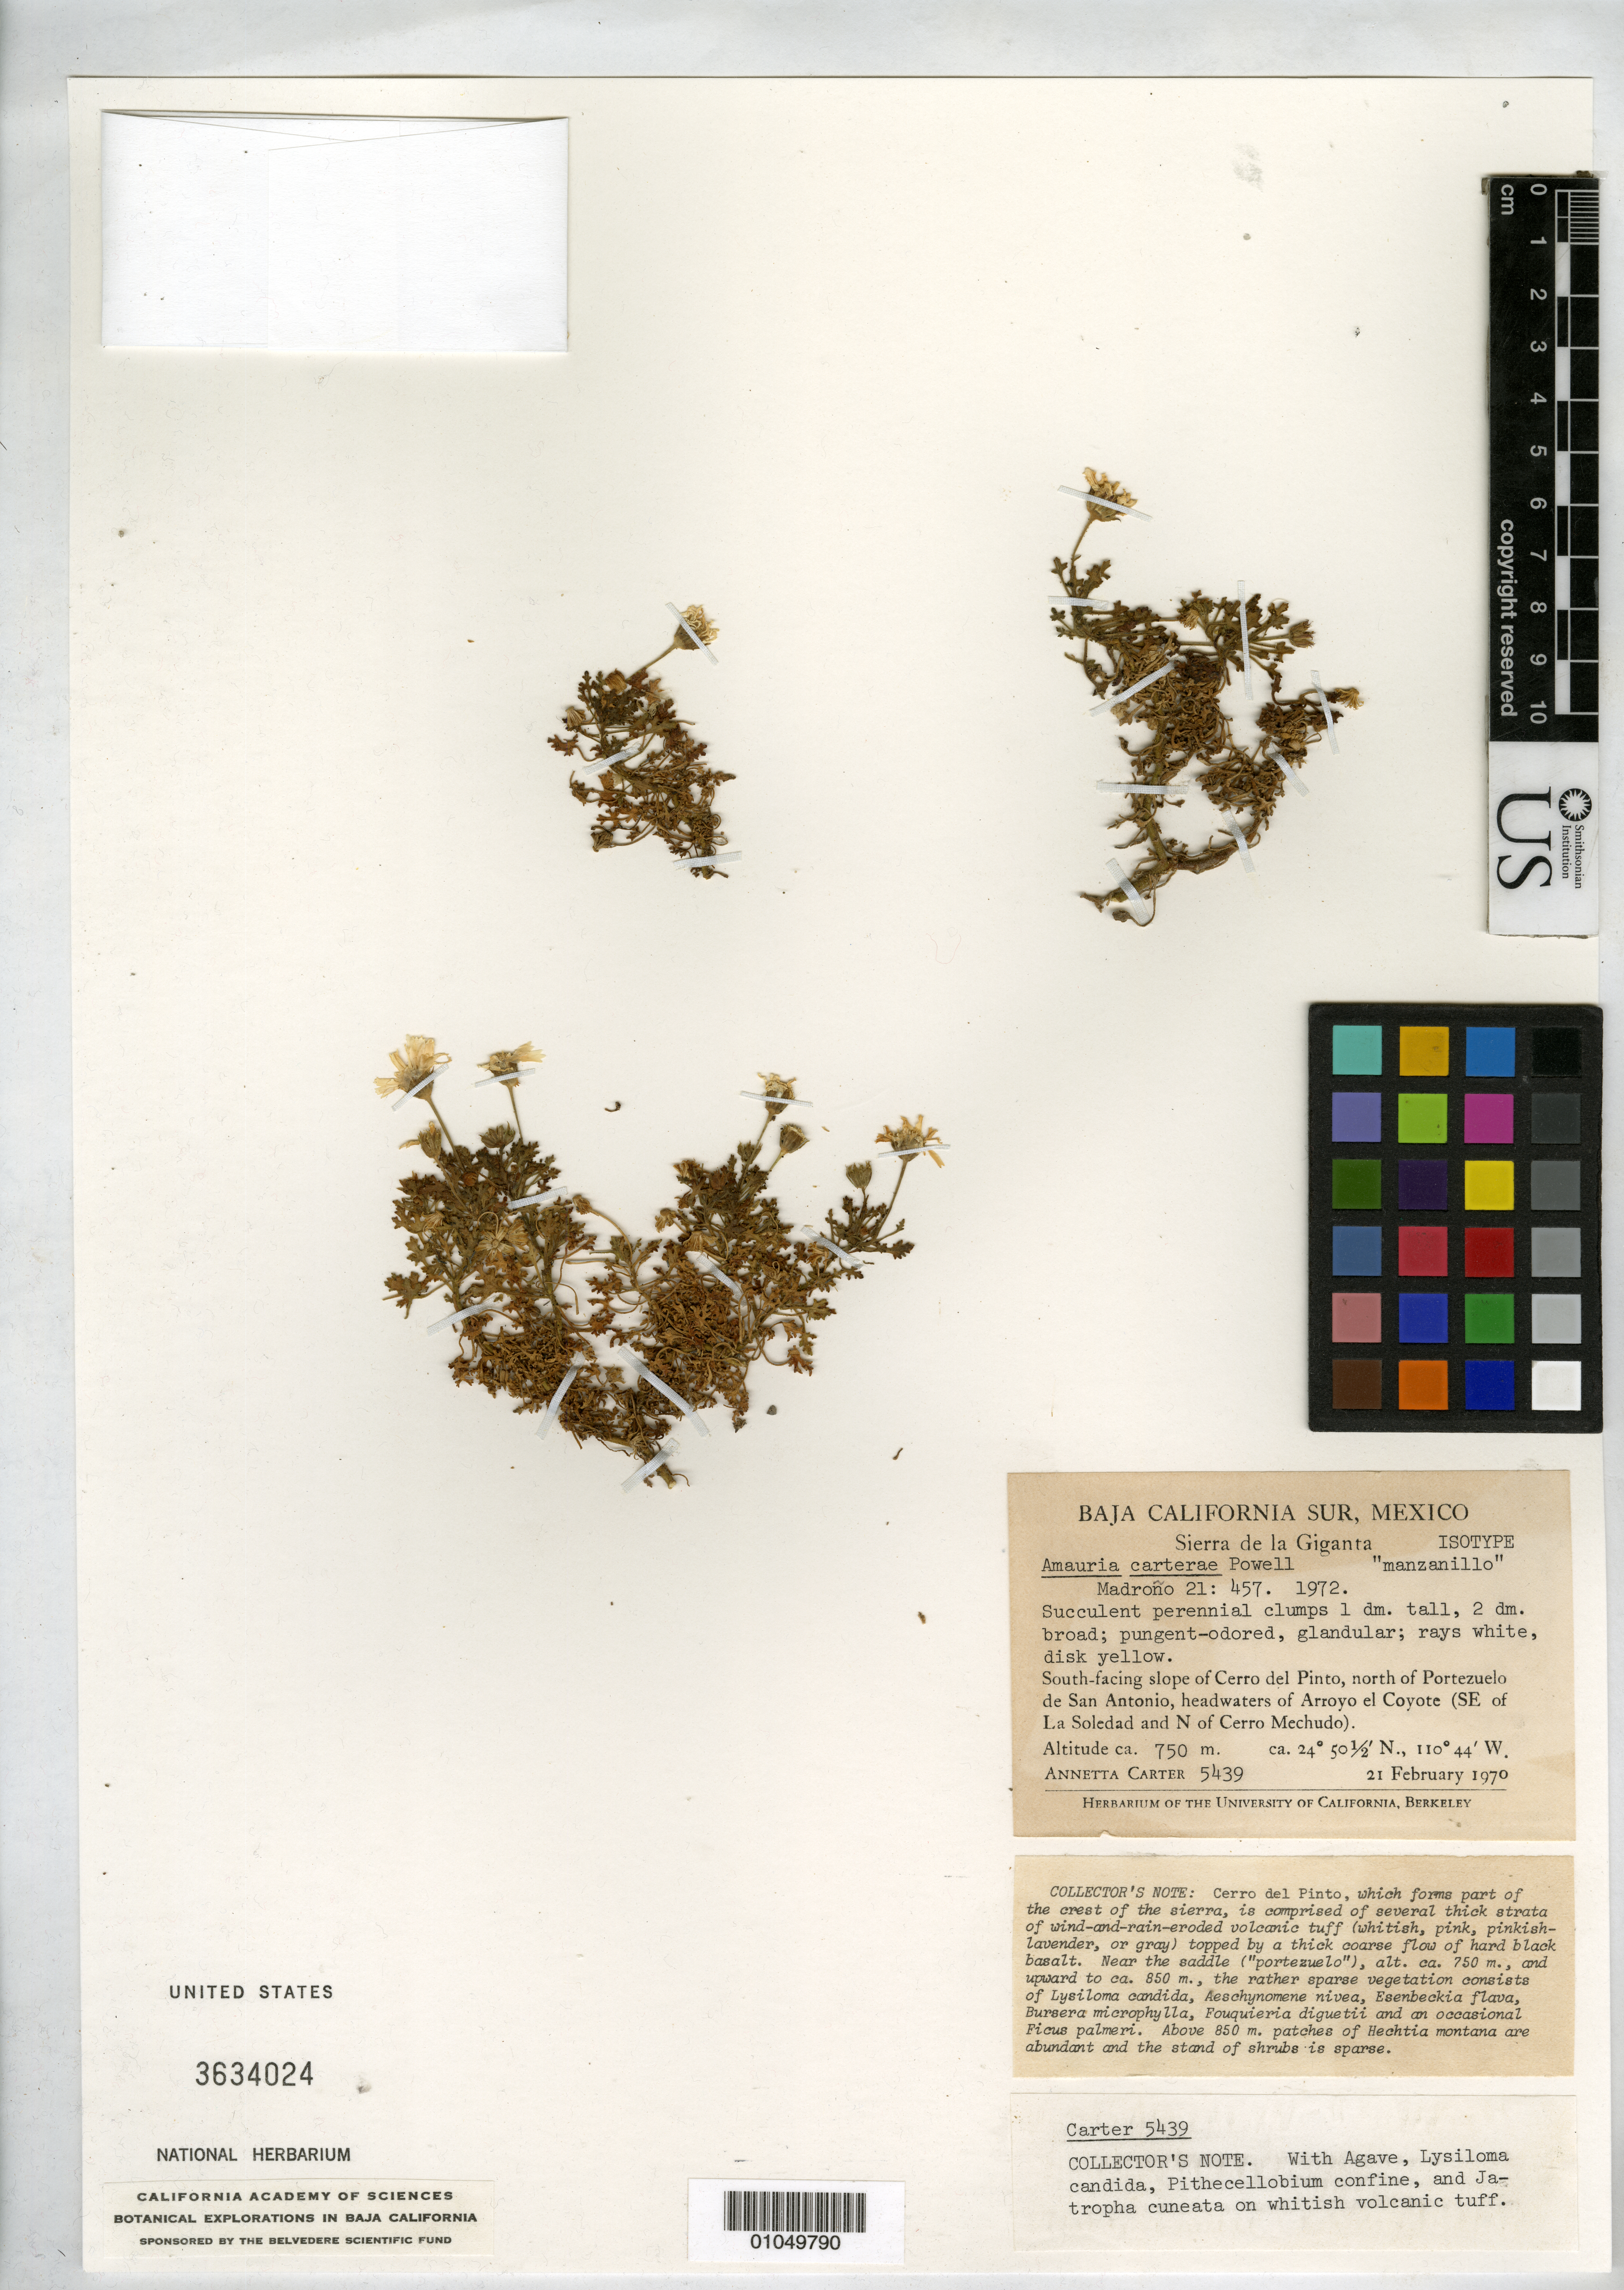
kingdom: Plantae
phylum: Tracheophyta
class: Magnoliopsida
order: Asterales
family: Asteraceae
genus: Amauria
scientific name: Amauria carterae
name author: A.M. Powell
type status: Isotype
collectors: A. Carter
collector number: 5439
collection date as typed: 21 Feb 1970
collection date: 1970-02-21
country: Mexico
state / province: Baja California Sur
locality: Baja California Sur, Sierra de la Giganta. South-facing slope of Cerro del Pinto, north of Portezuelo de San Antonio, headwaters of Arroyo el Coyote (SE of La Soledad and N of Cerro Mechudo).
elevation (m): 750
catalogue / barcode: US 3634024